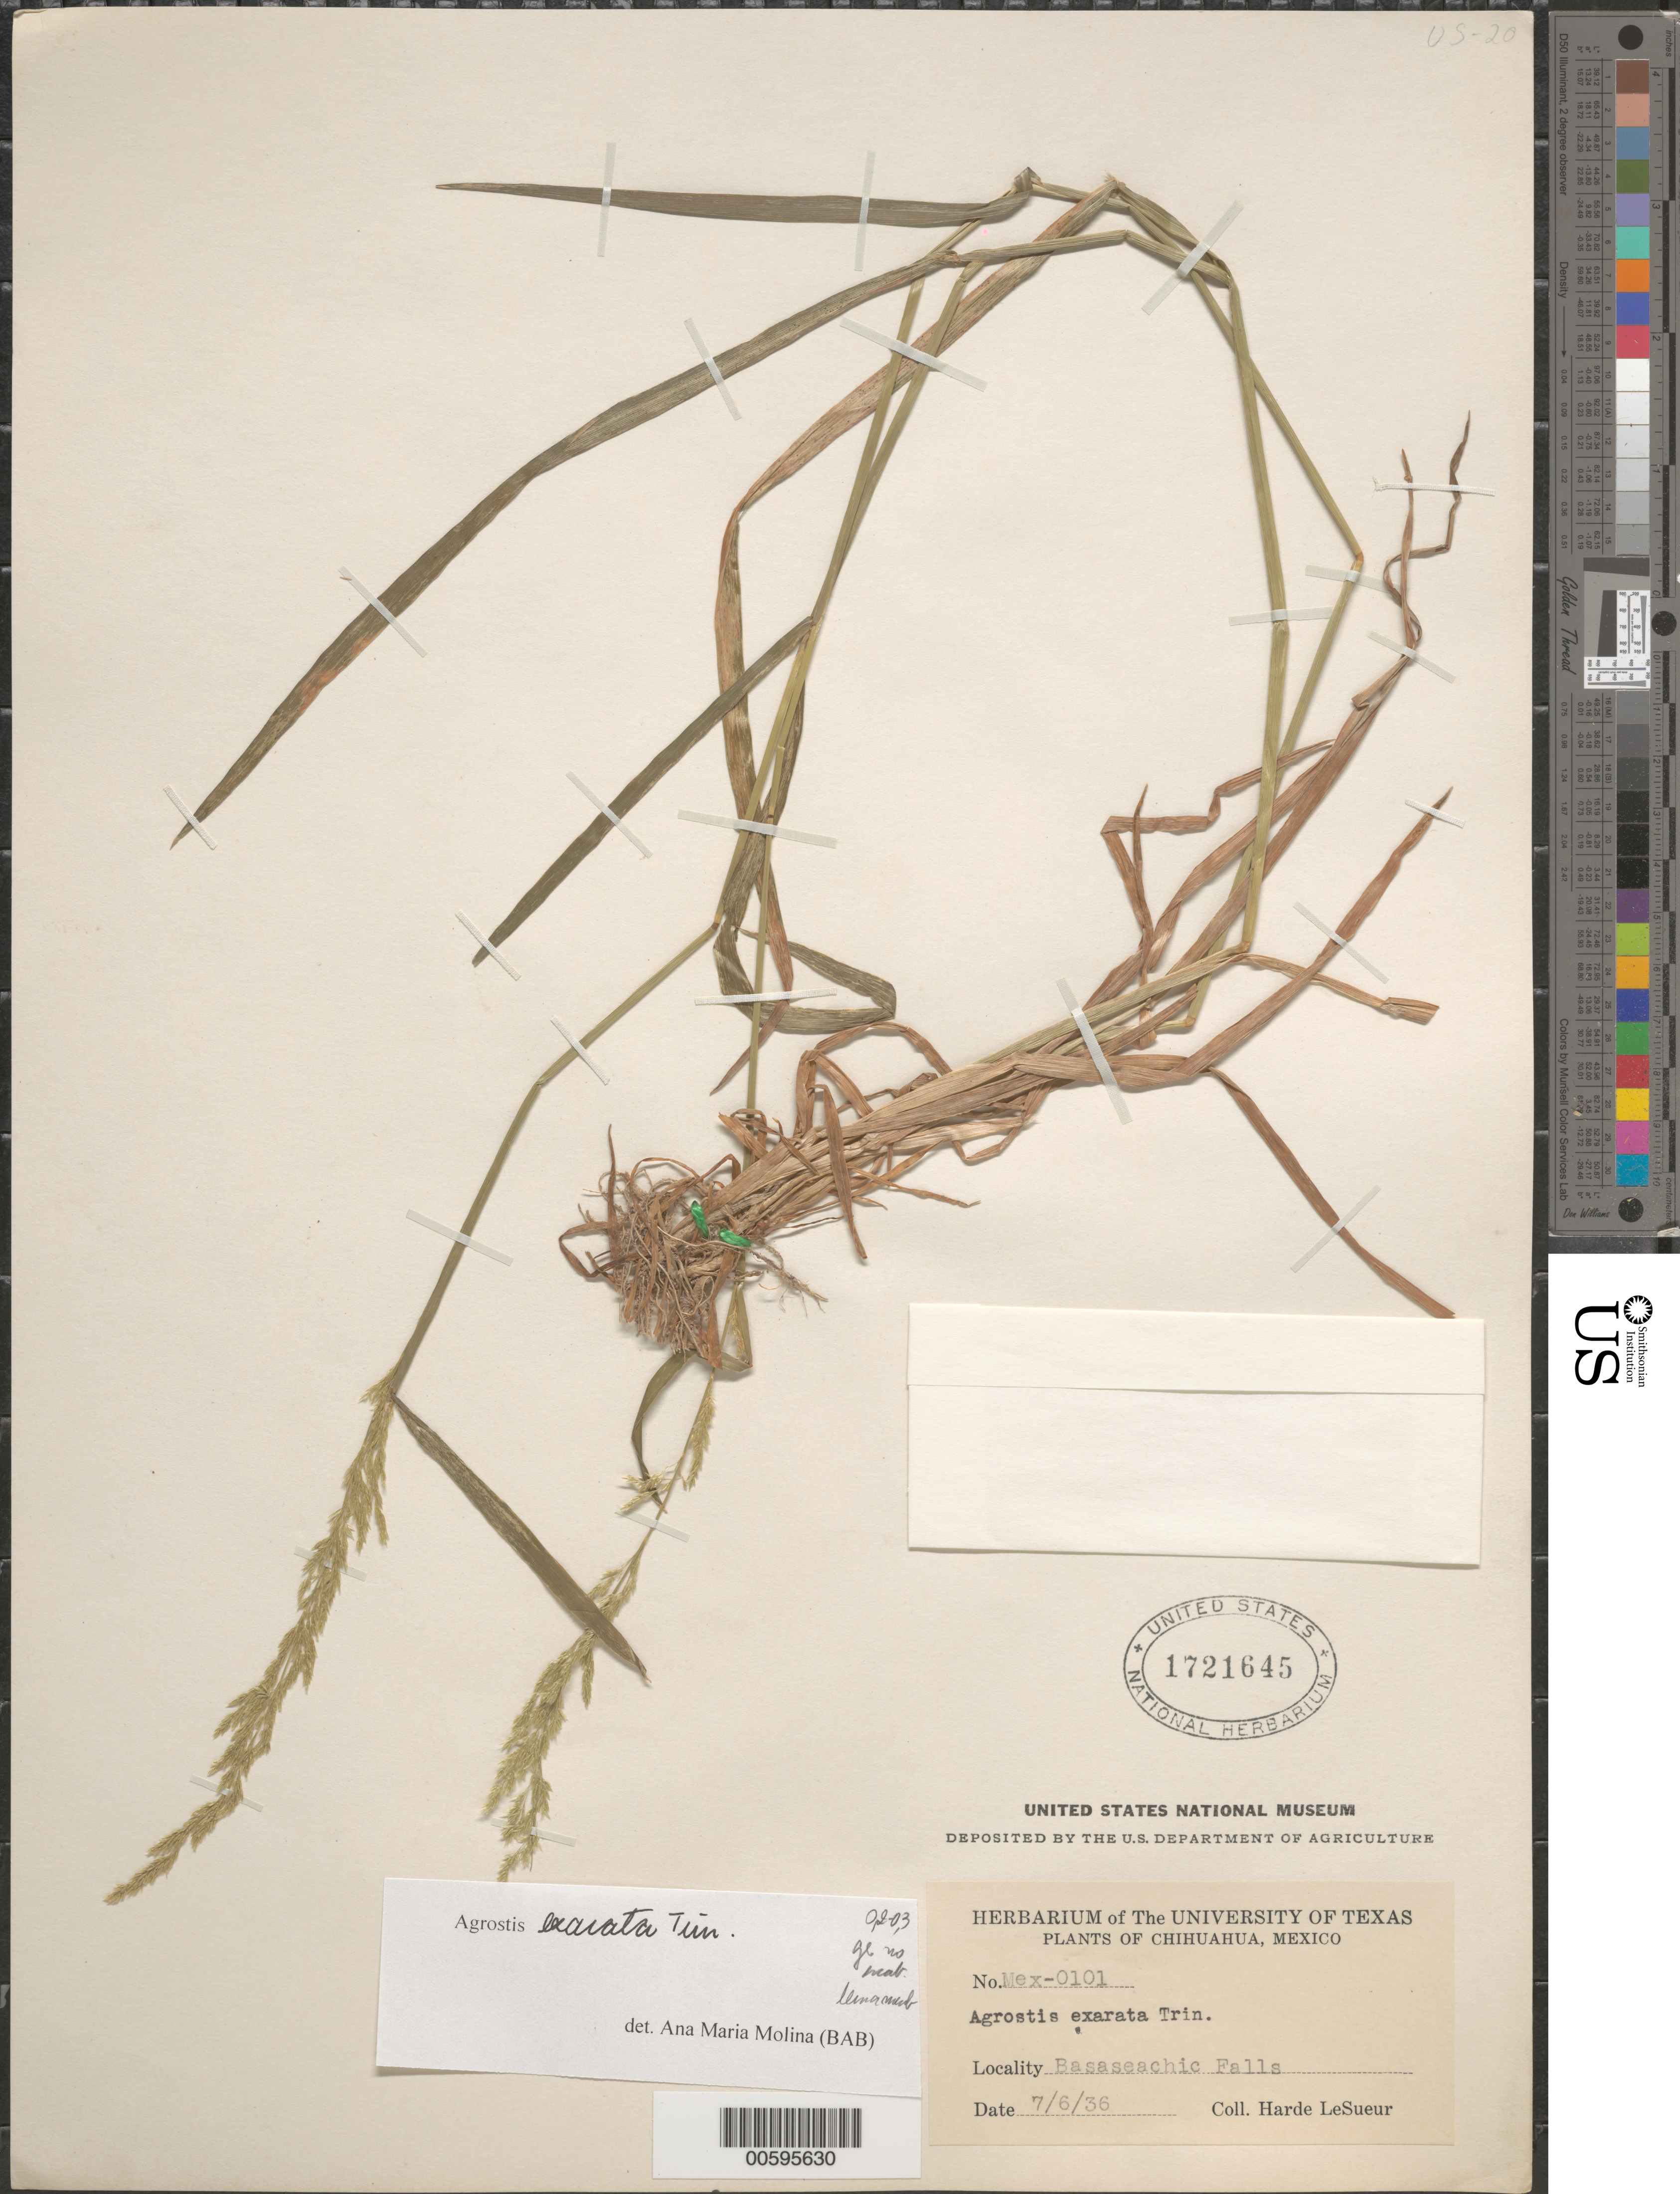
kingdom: Plantae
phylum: Tracheophyta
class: Liliopsida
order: Poales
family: Poaceae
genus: Agrostis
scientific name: Agrostis exarata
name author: Trin.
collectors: D. H. LeSueur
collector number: Mex-0101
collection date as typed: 6 Jul 1936 or 7 Jun 1936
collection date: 1936-06-07 or 1936-07-06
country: Mexico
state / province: Chihuahua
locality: Basaseachic Falls.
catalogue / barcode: US 1721645